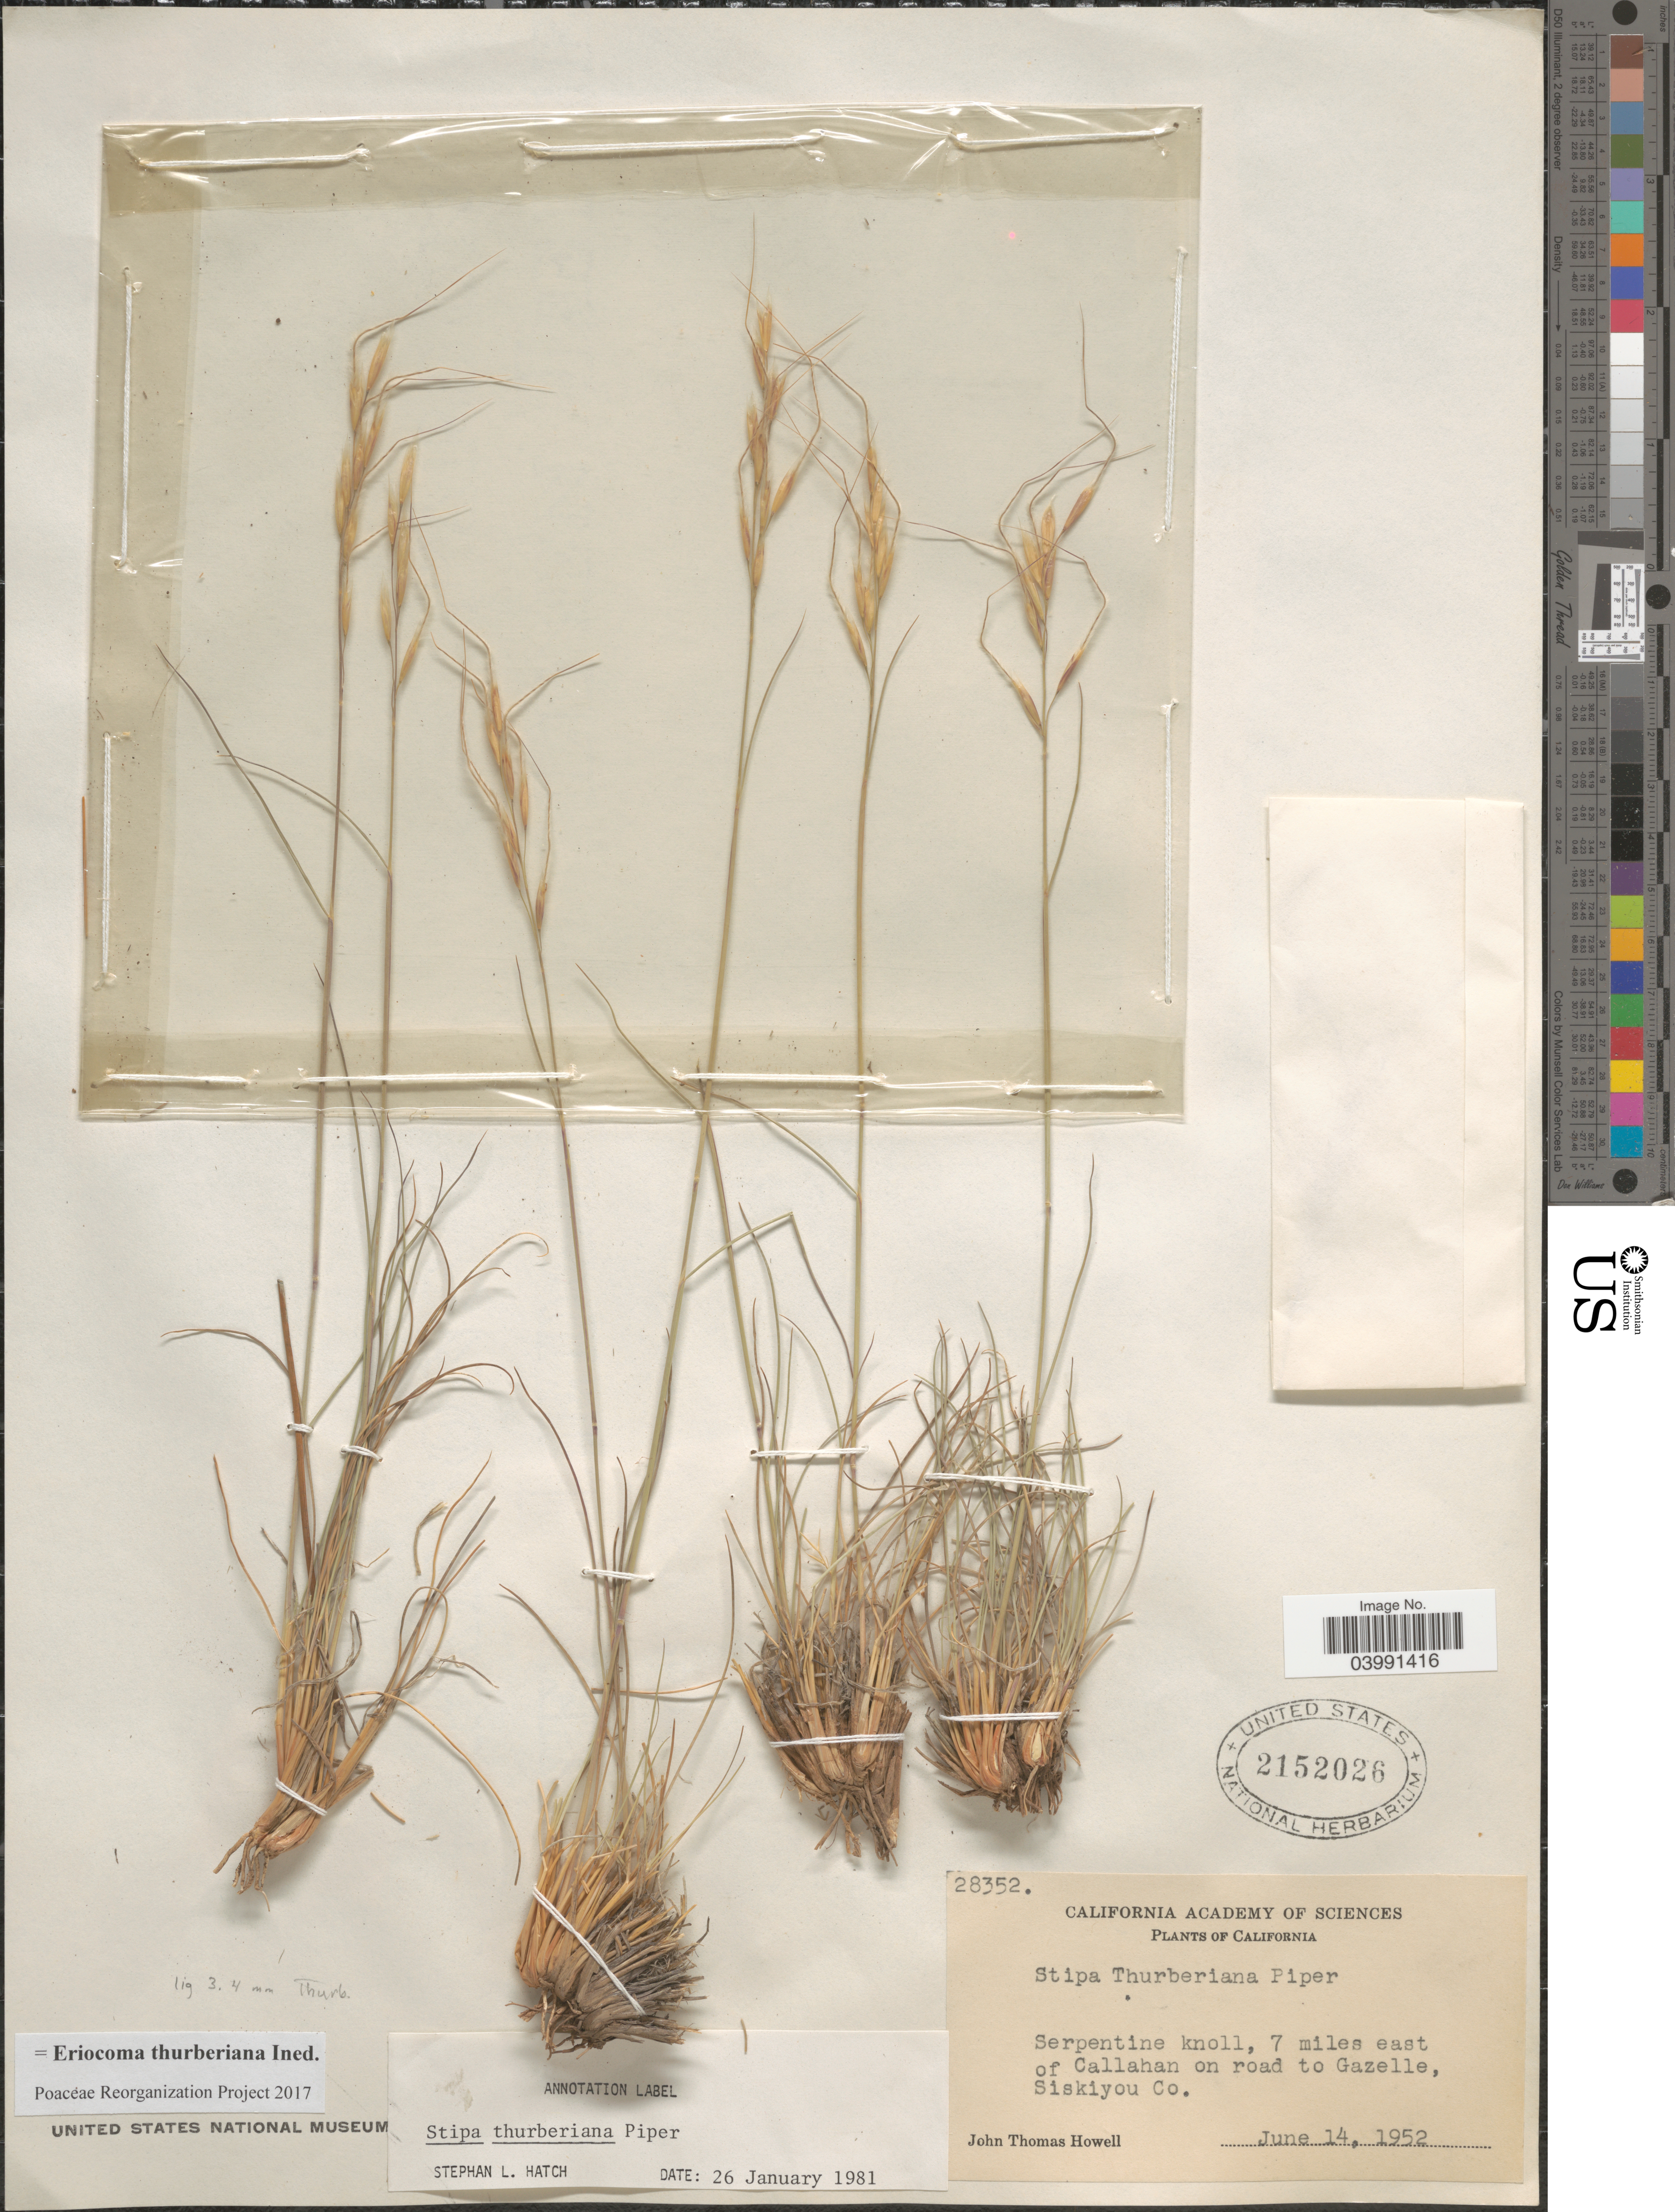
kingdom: Plantae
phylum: Tracheophyta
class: Liliopsida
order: Poales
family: Poaceae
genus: Eriocoma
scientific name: Eriocoma thurberiana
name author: (Piper) Romasch.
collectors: J. T. Howell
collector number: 28352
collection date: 1952-06-14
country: United States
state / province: California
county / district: Siskiyou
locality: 7 miles east of Callahan on road to Gazelle, Siskiyou Co.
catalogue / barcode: US 2152026